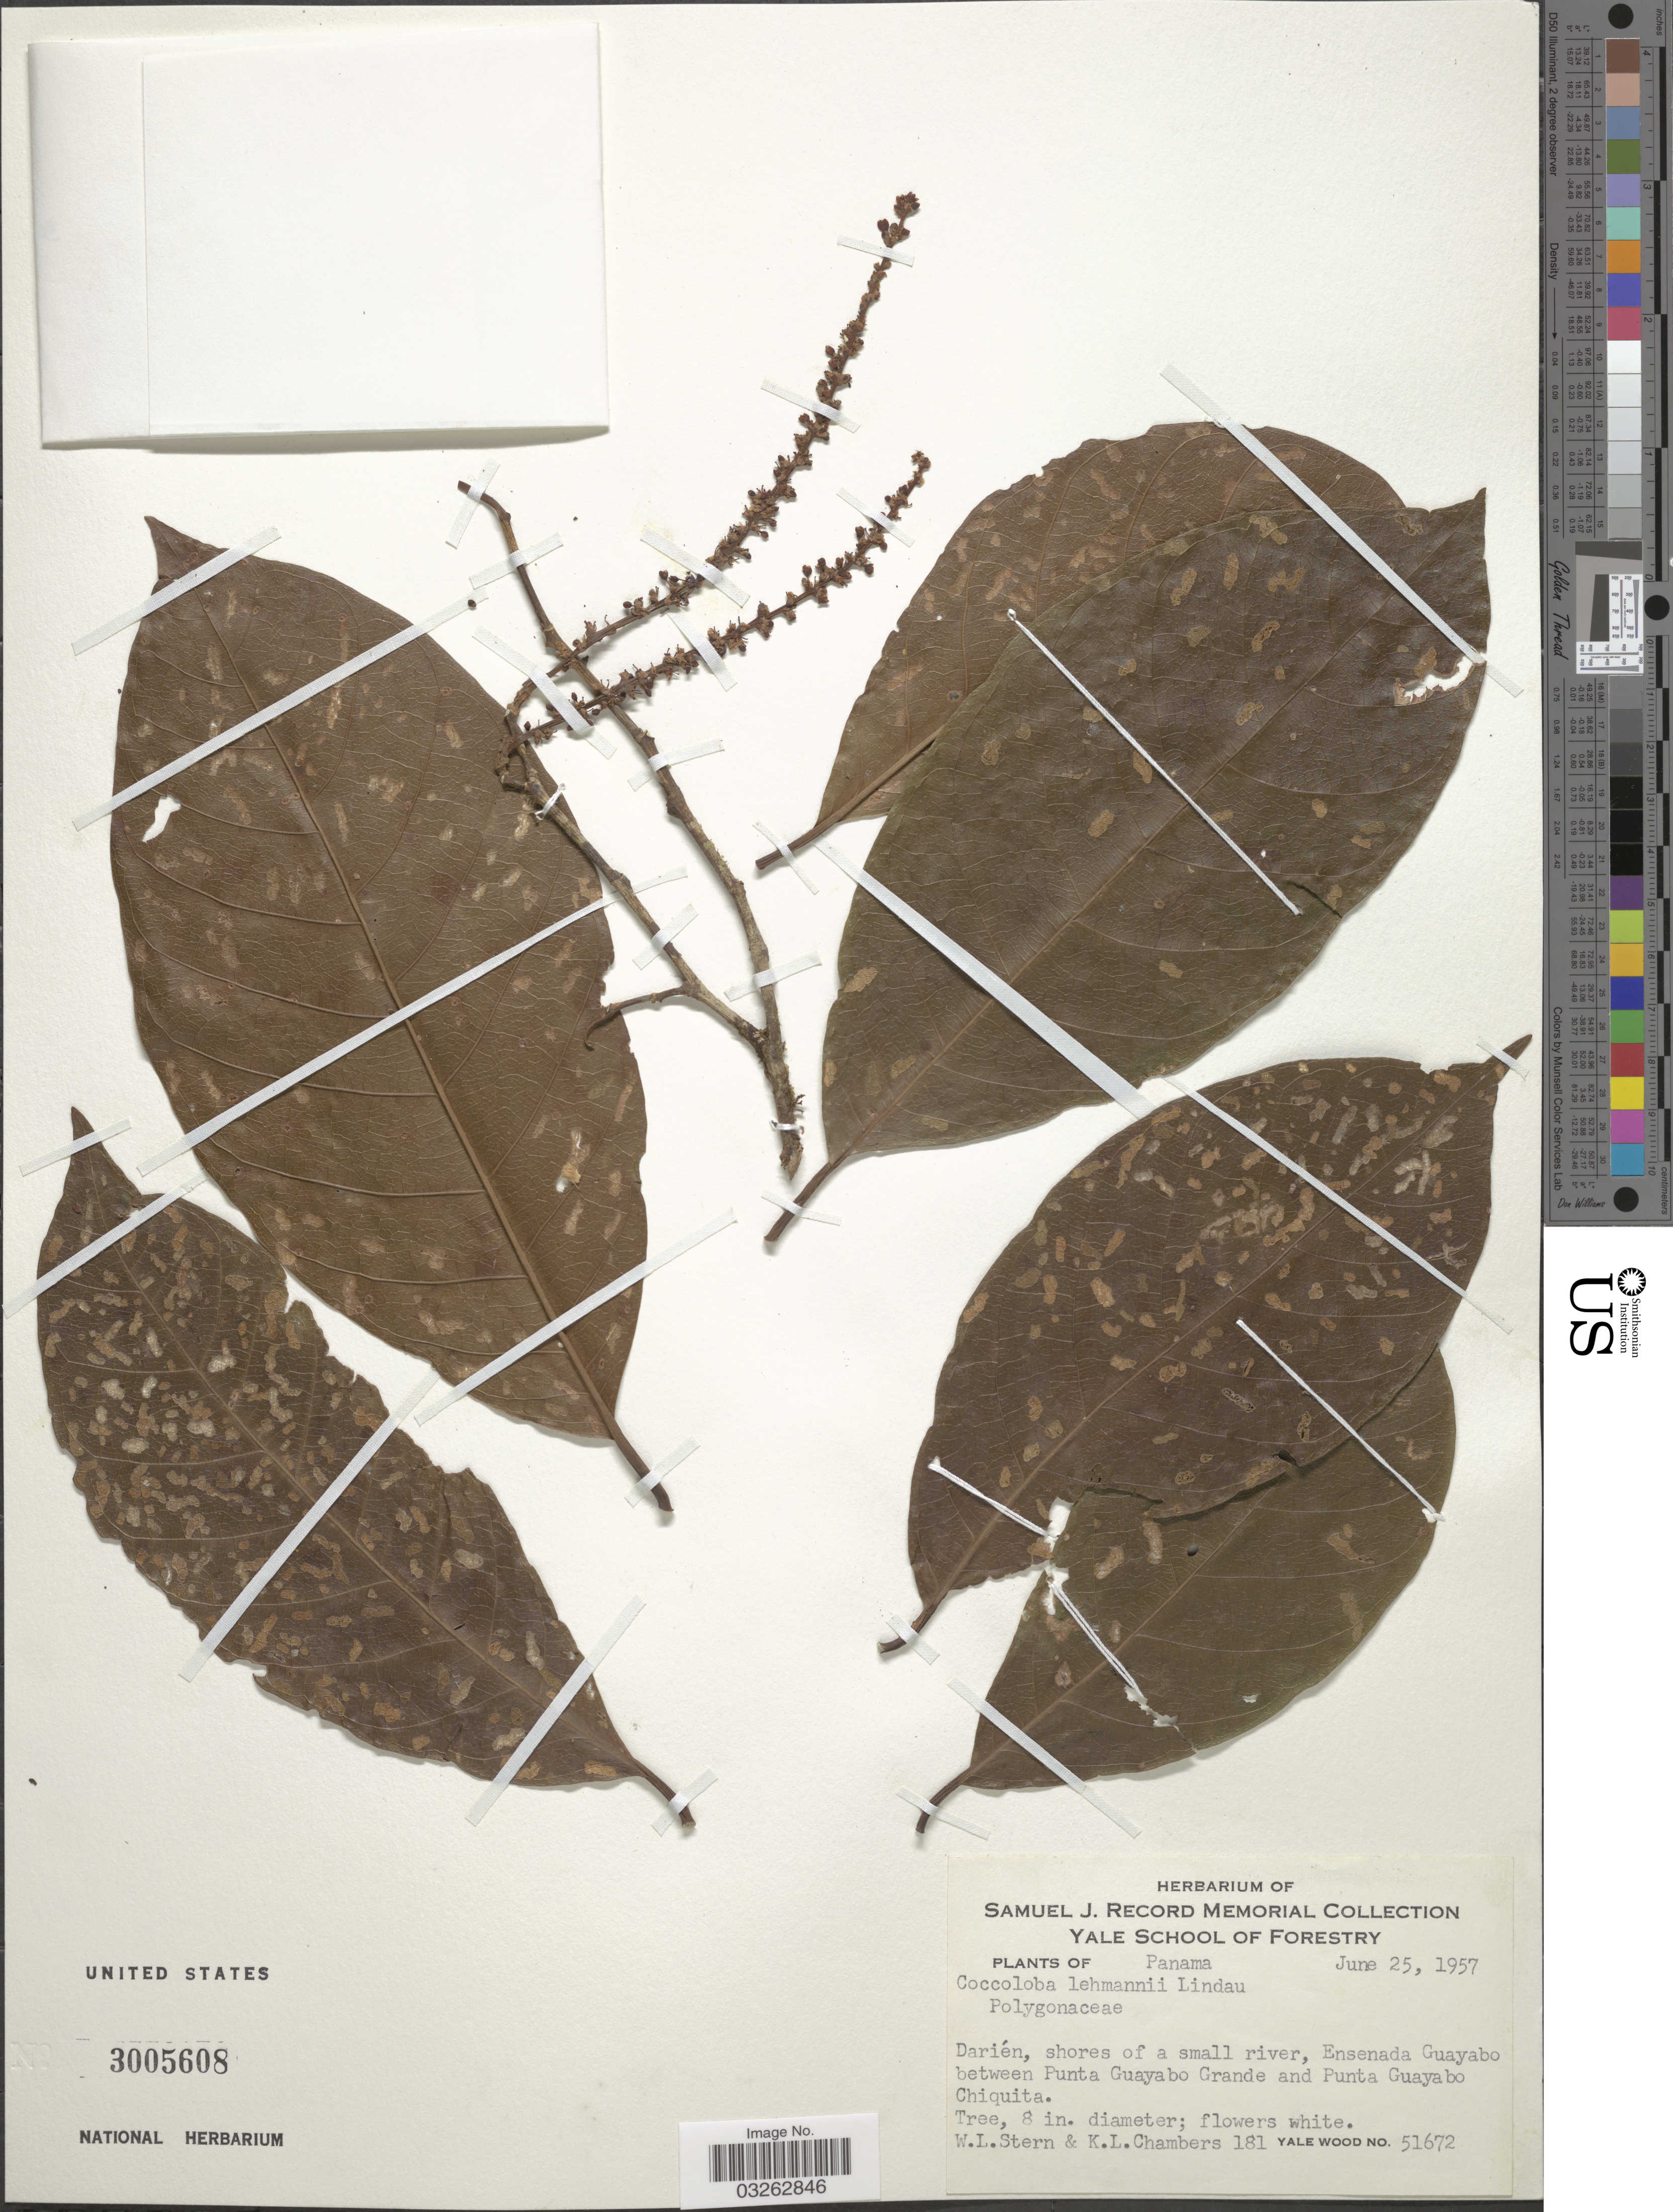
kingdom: Plantae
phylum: Tracheophyta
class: Magnoliopsida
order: Caryophyllales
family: Polygonaceae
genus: Coccoloba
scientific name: Coccoloba lehmannii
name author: Lindau ex Hieron.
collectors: W. L. Stern & K. Chambers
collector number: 51672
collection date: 1957-06-25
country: Panama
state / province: Darién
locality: Shores of a small river, Ensenada Guayabo between Punta Guayabo Grande and Punta Guayabo Chiquita.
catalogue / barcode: US 3005608